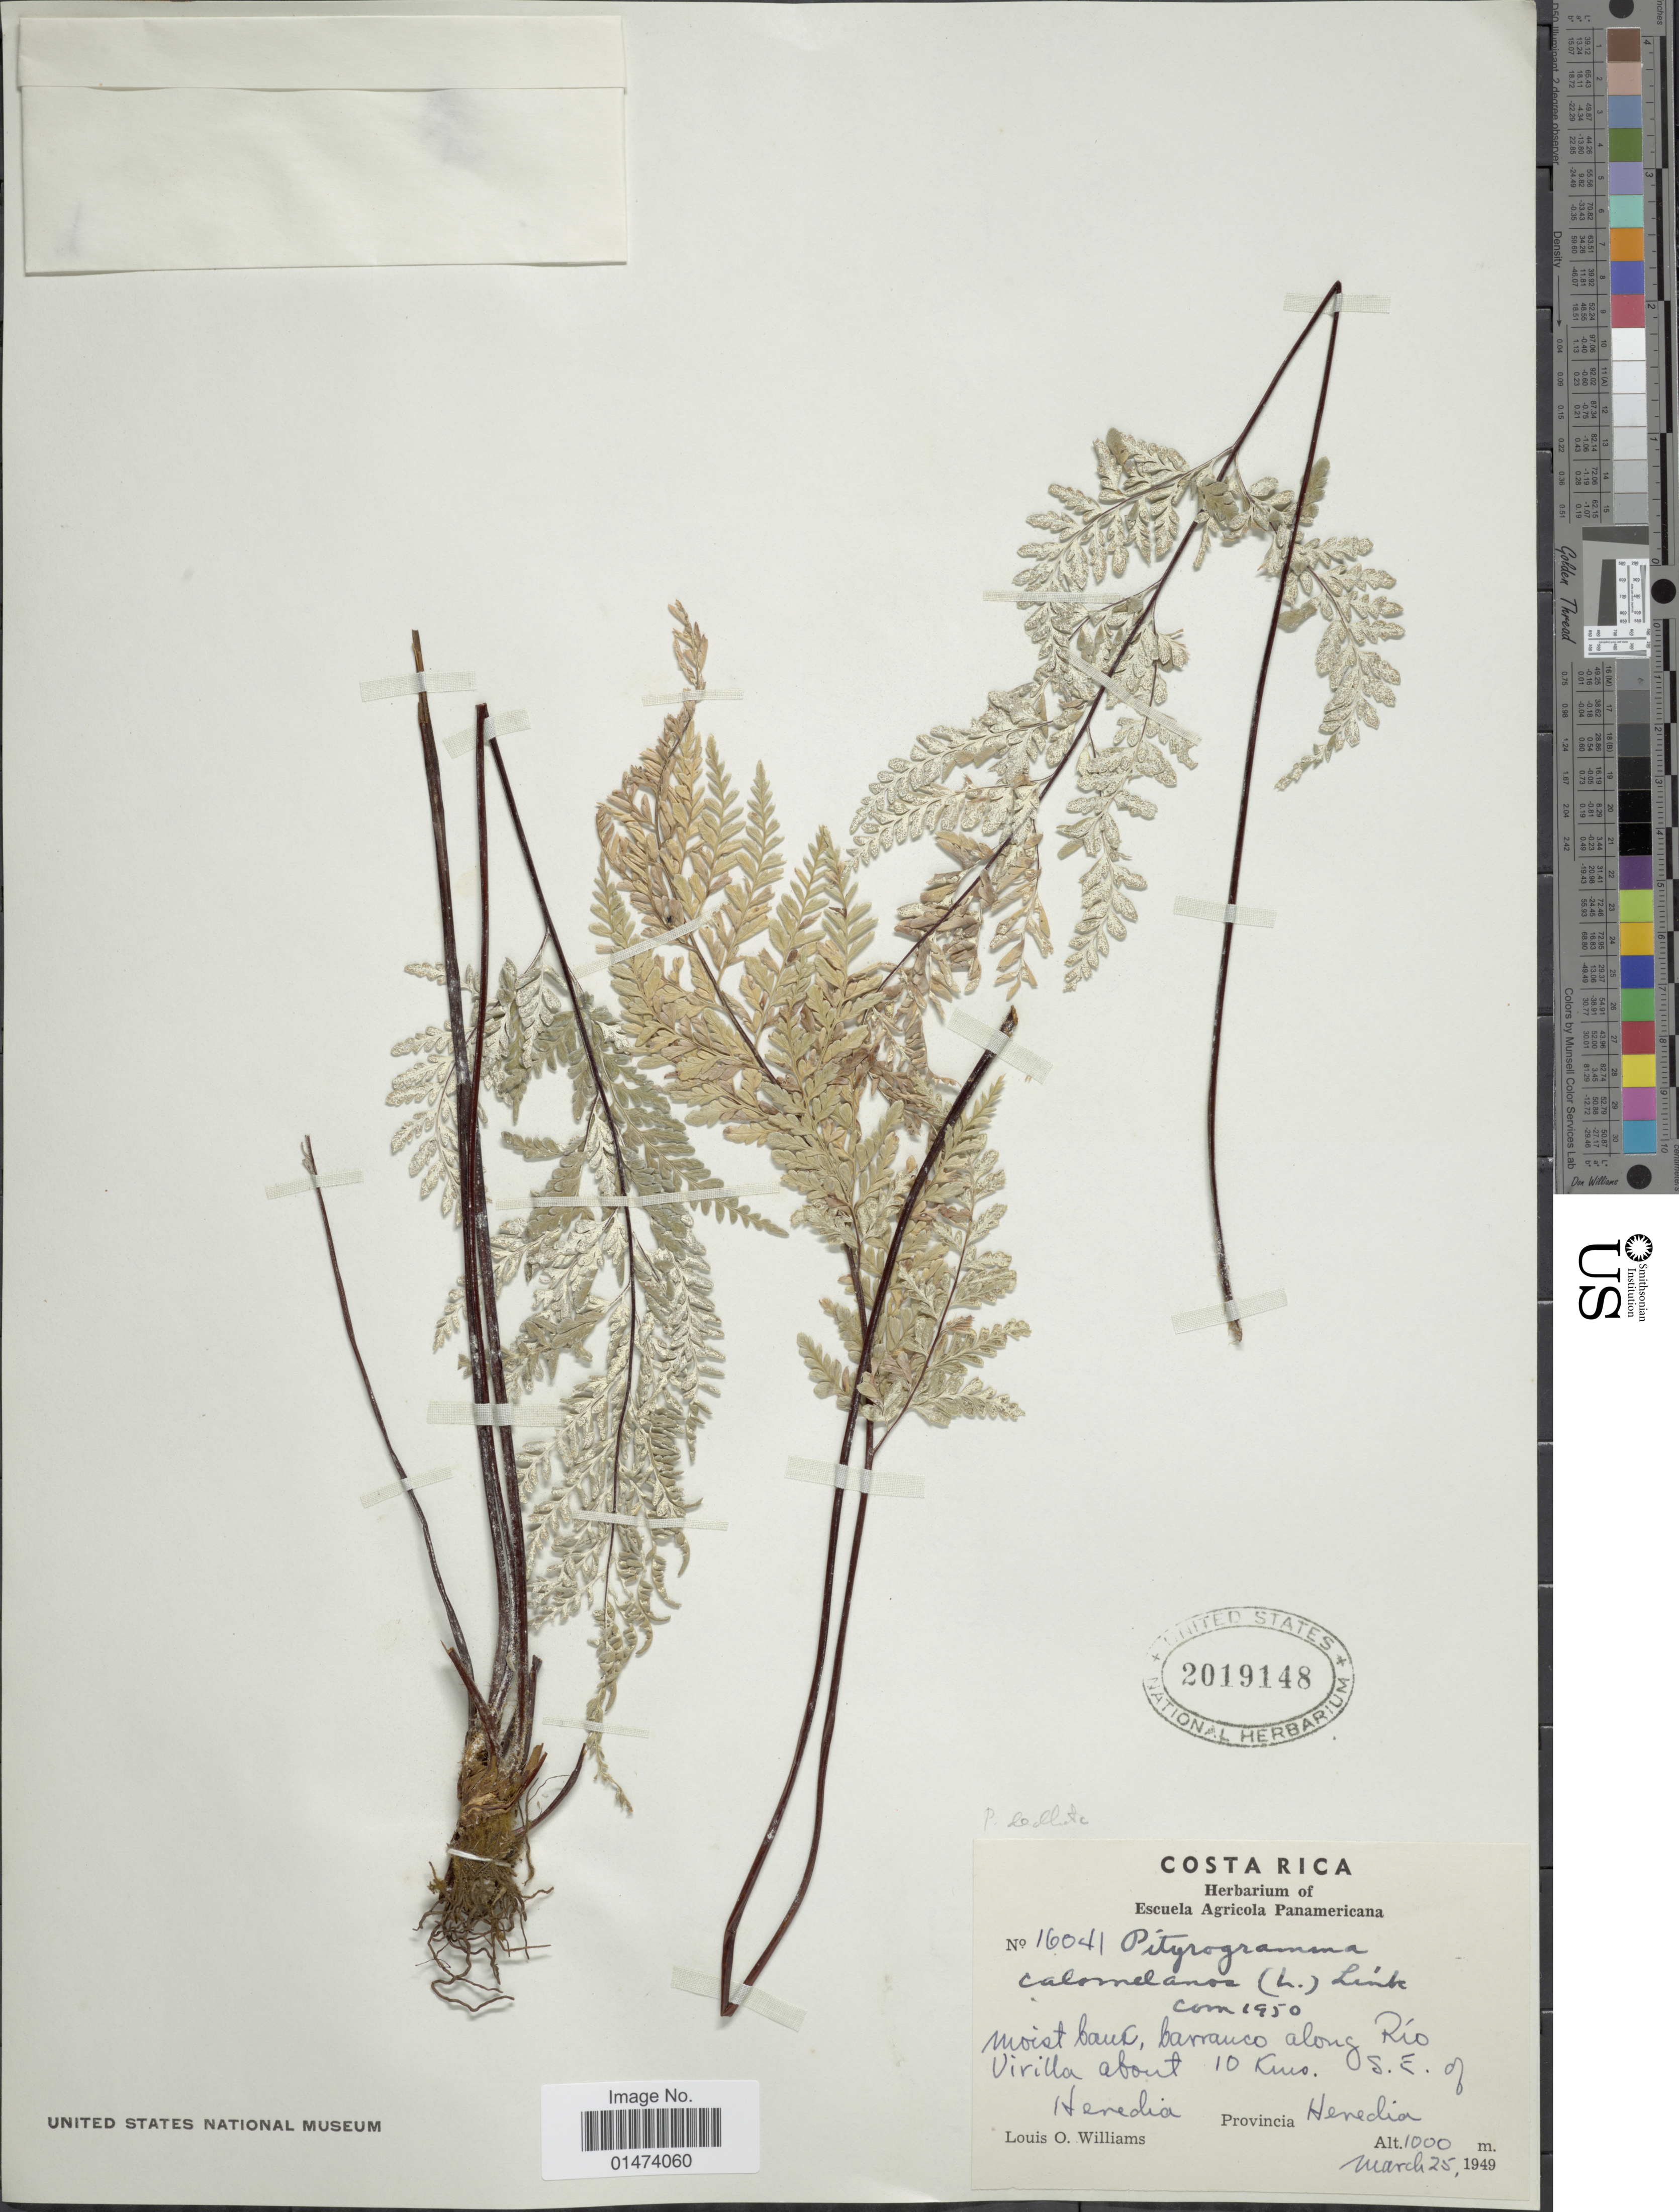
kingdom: Plantae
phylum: Tracheophyta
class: Polypodiopsida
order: Polypodiales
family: Pteridaceae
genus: Pityrogramma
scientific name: Pityrogramma dealbata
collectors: L. O. Williams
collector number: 16041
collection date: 1949-03-25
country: Costa Rica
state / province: Heredia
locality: Moist baux, barranco along Rio Virilla about 10 km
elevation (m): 1000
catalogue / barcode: US 2019148